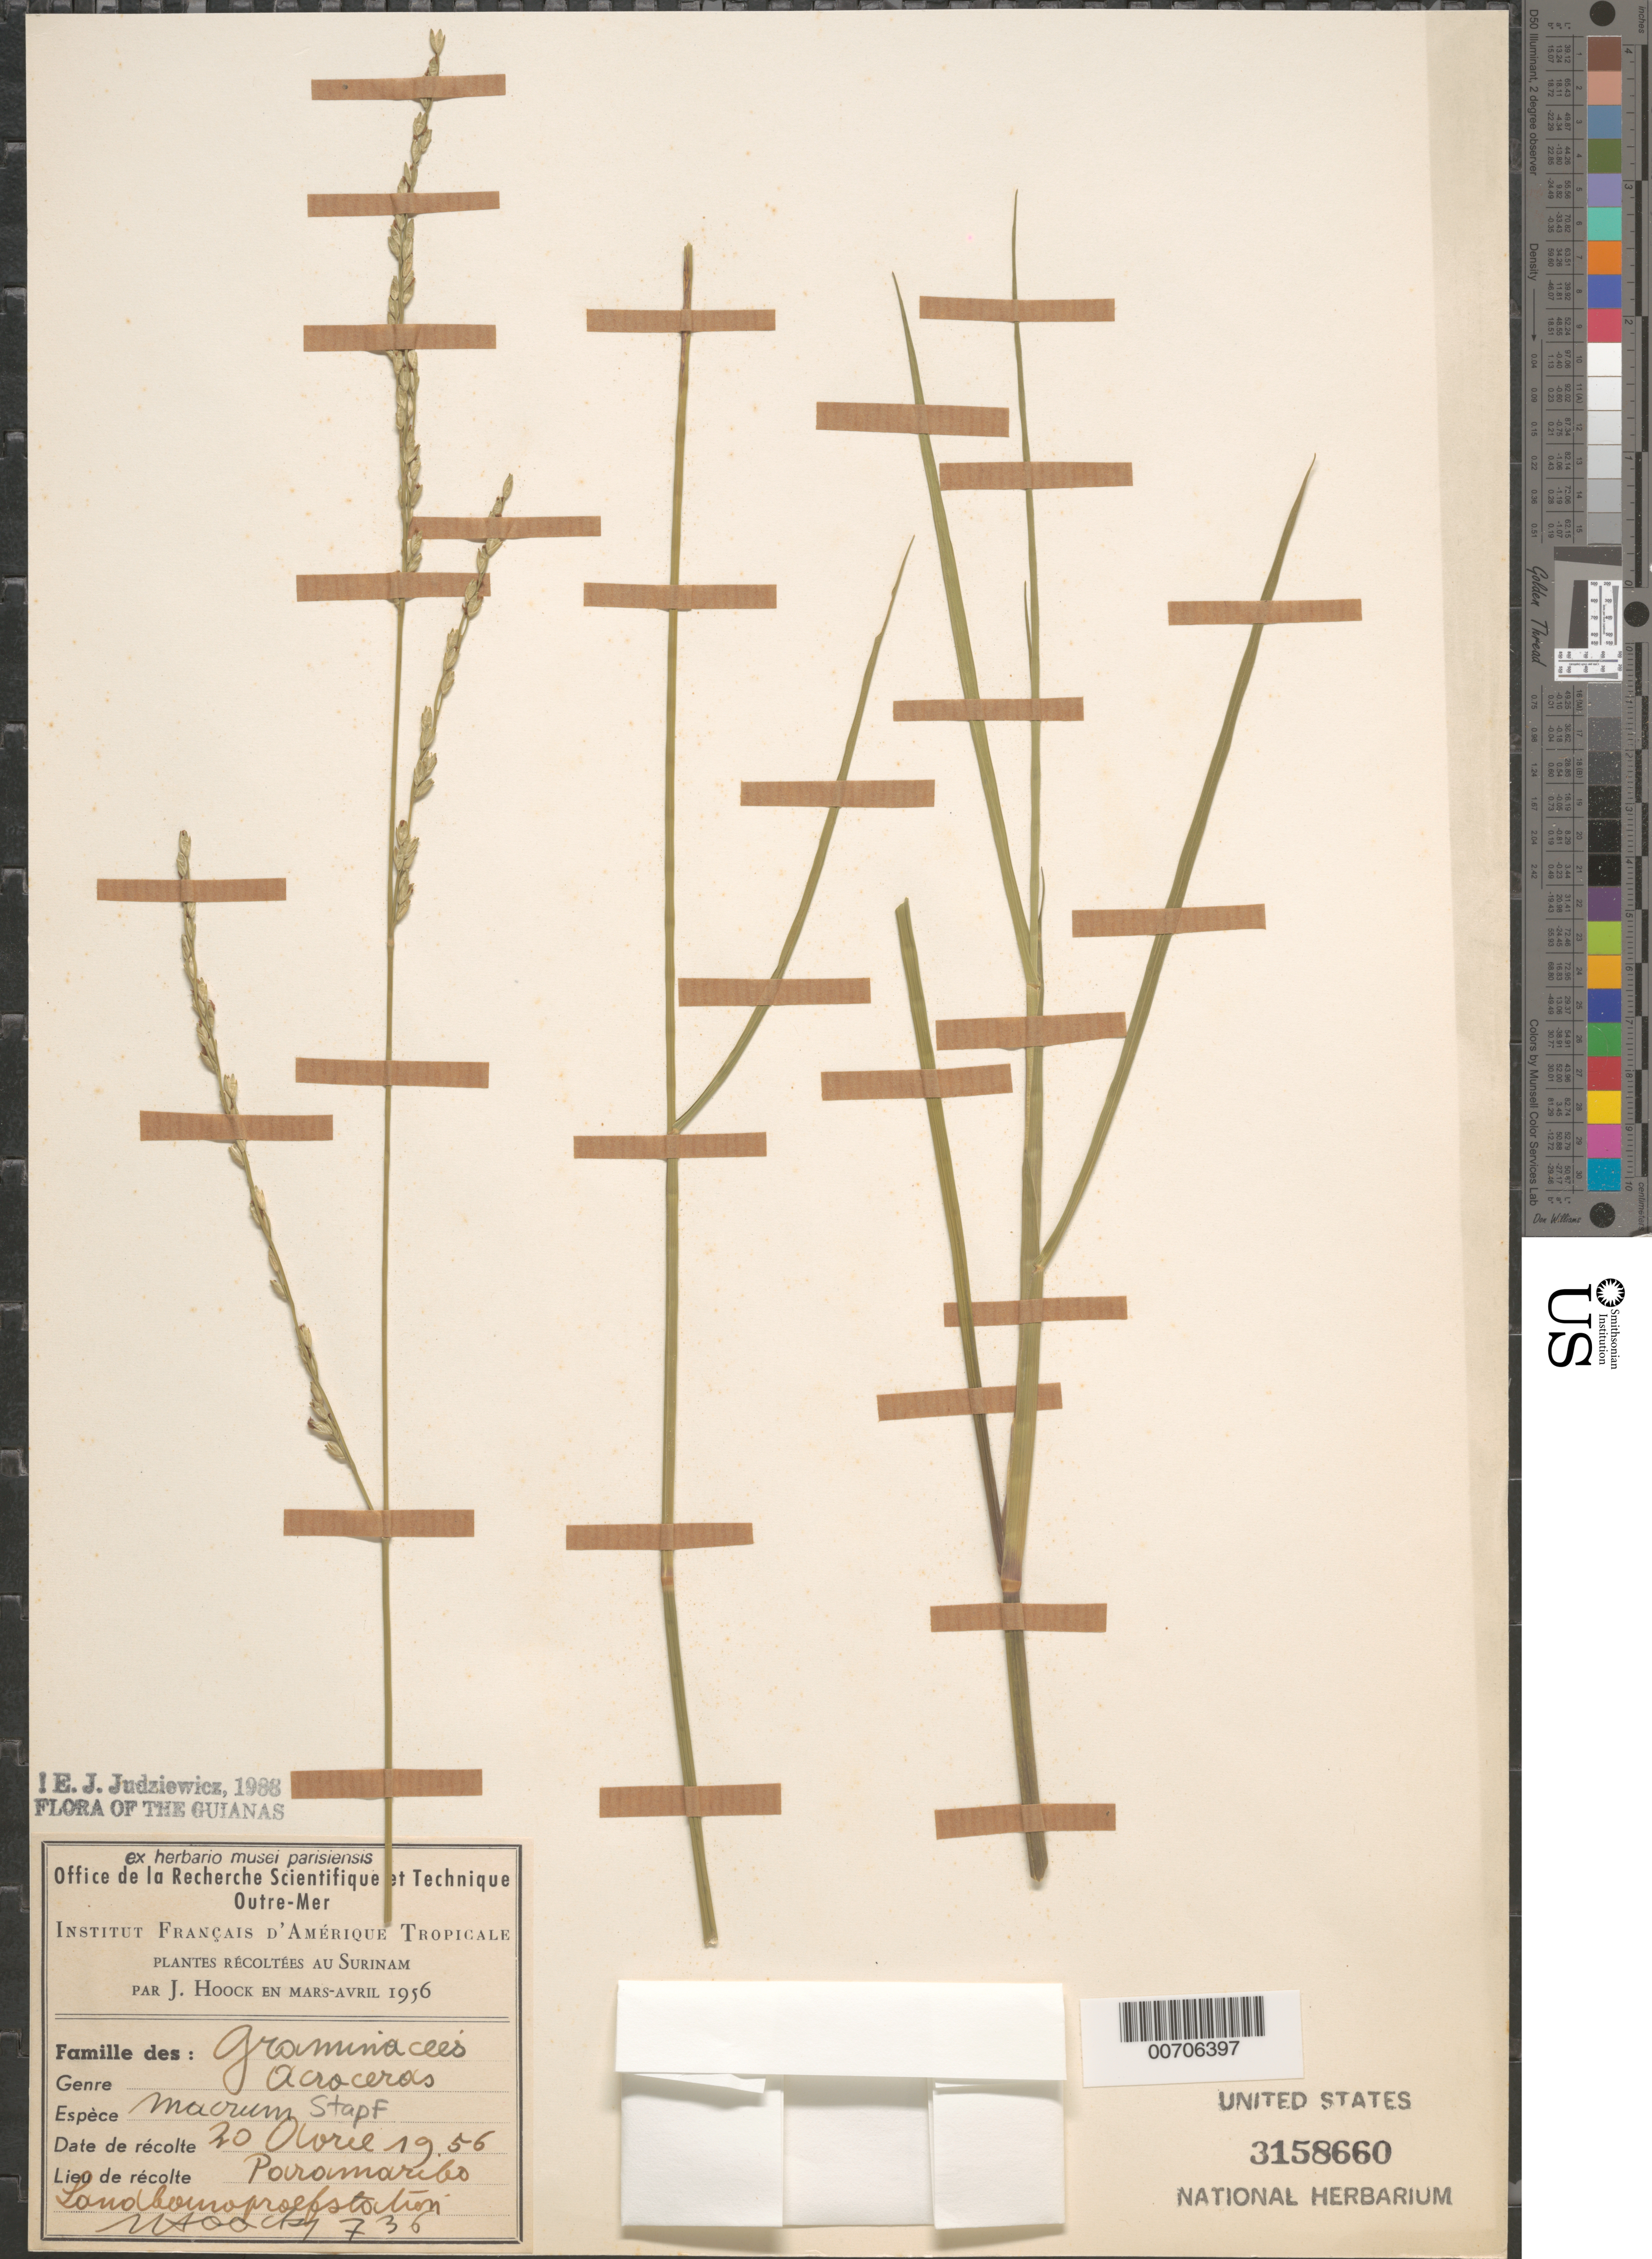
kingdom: Plantae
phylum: Tracheophyta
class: Liliopsida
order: Poales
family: Poaceae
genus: Acroceras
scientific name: Acroceras macrum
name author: Stapf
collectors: J. Hoock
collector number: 736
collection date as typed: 20-Apr-56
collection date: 1956-04-20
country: Suriname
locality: Paramaribo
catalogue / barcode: US 3158660